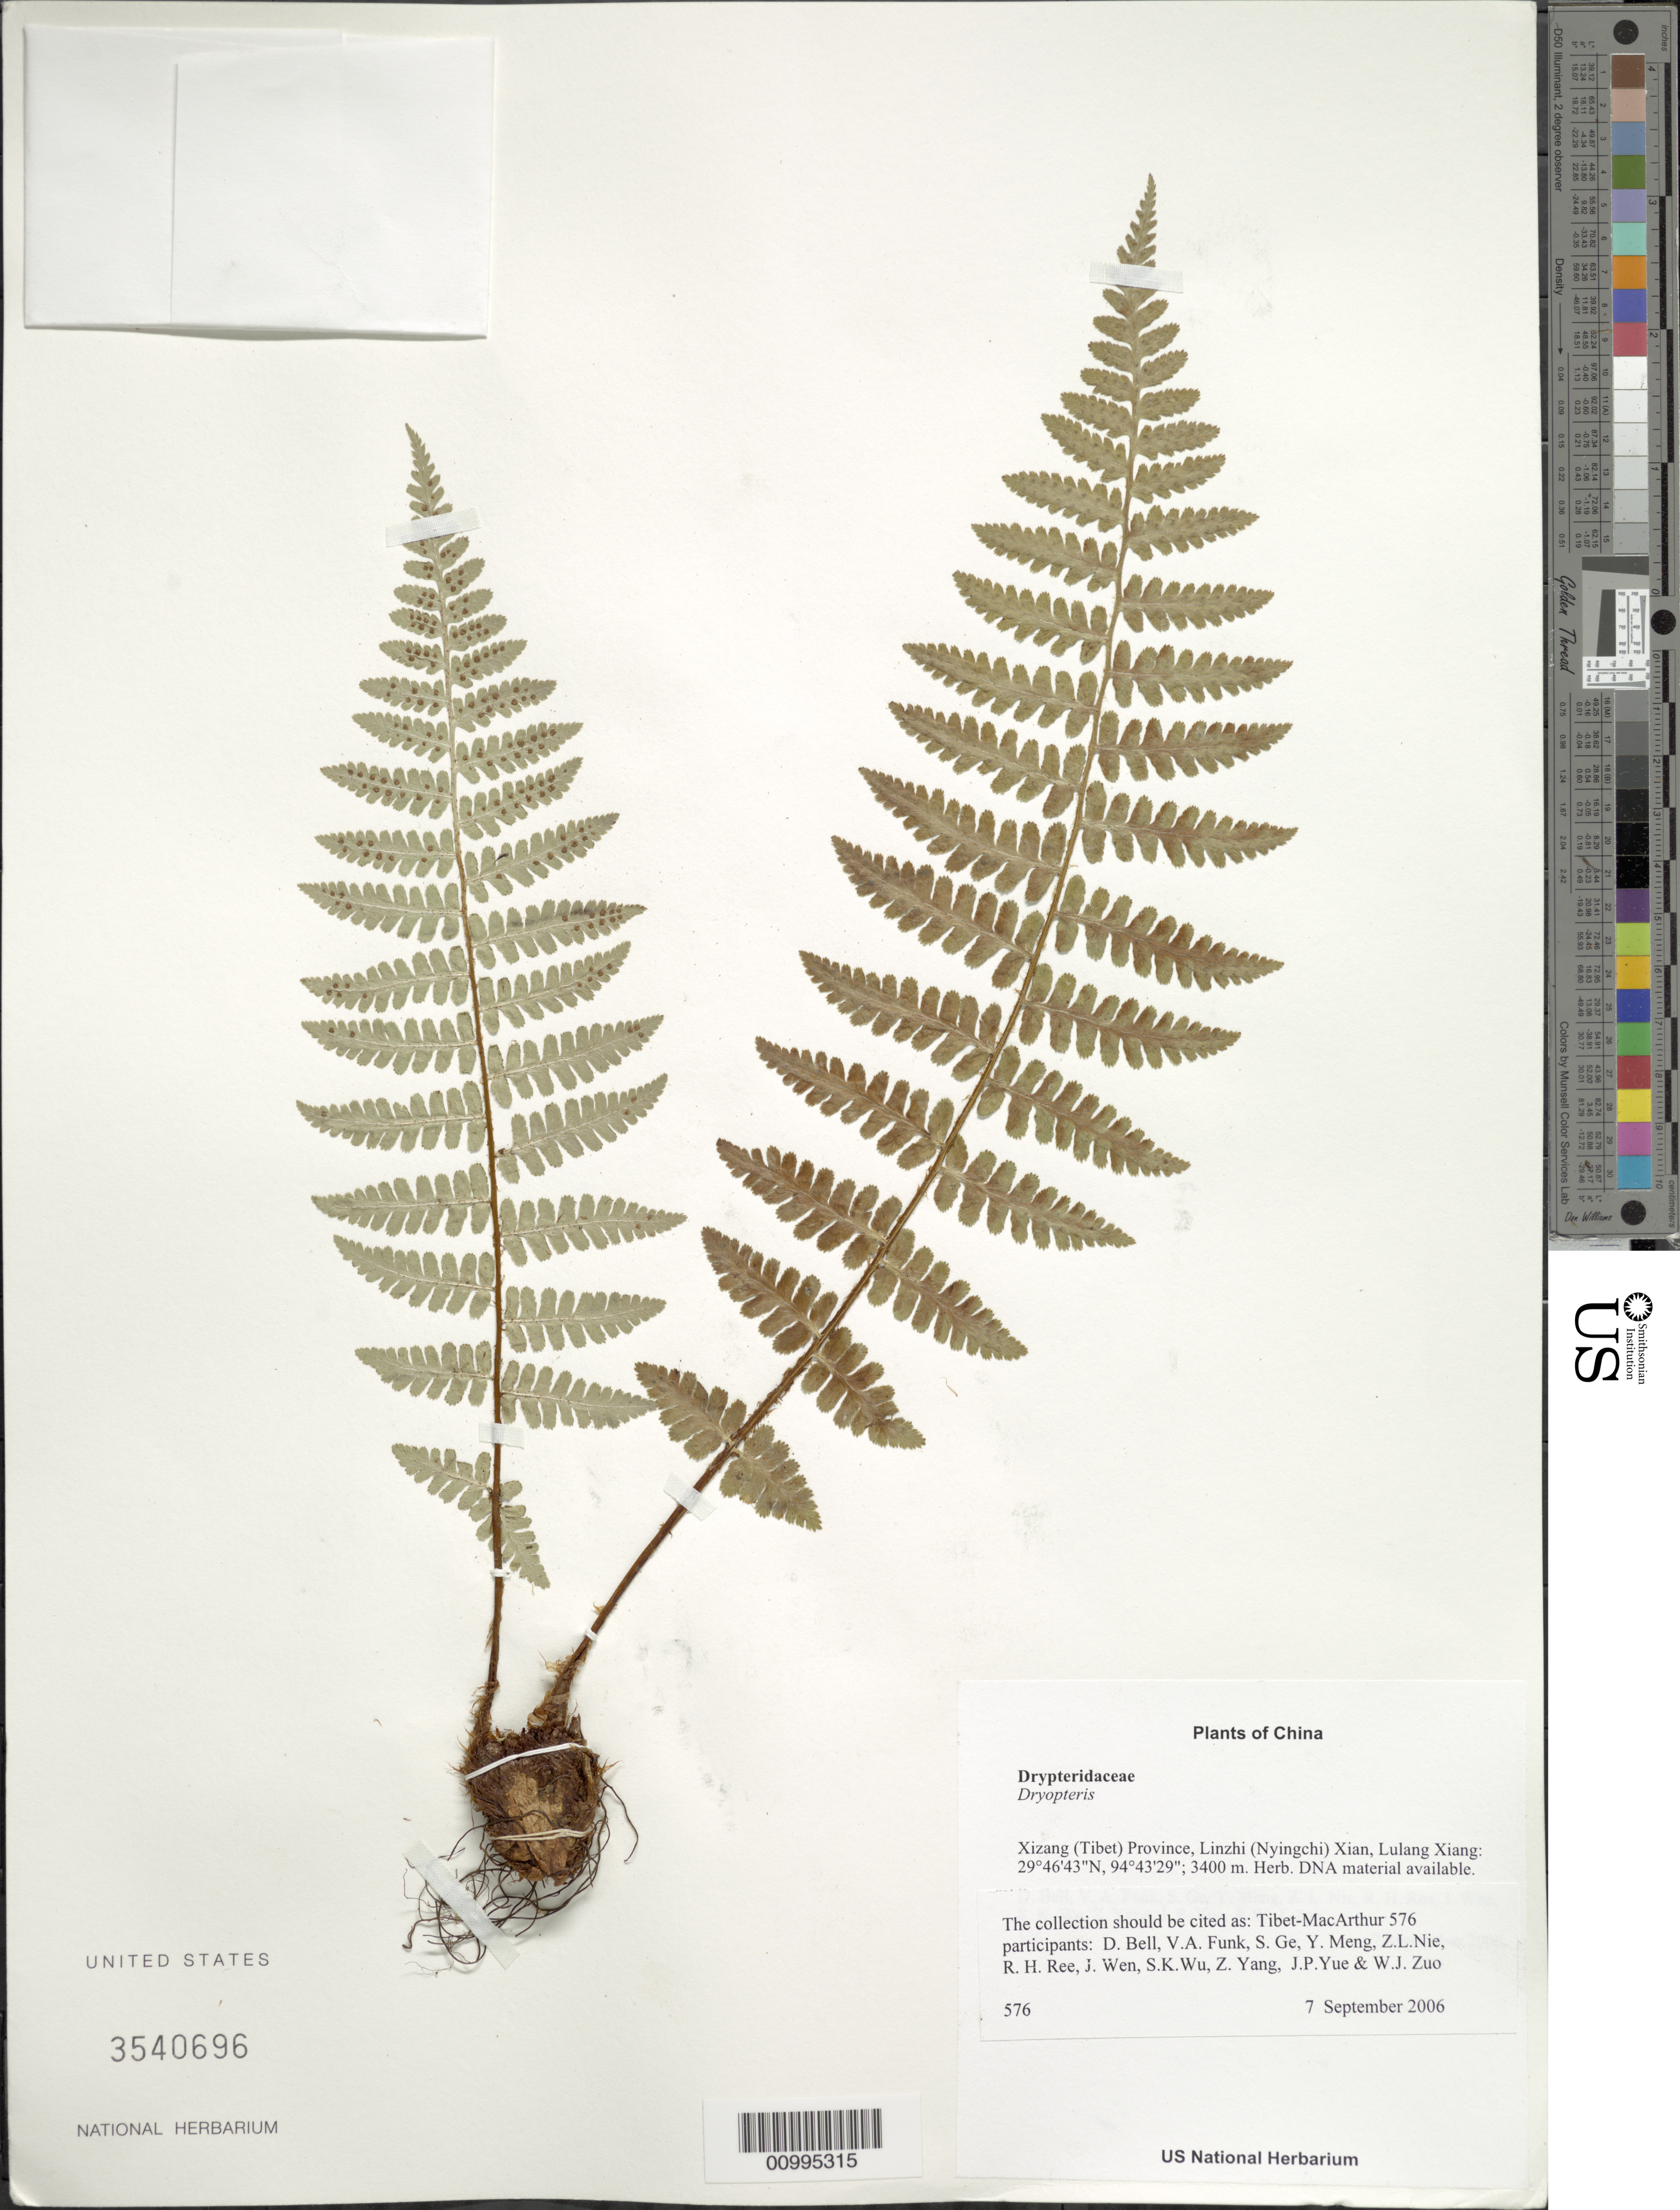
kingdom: Plantae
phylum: Tracheophyta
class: Polypodiopsida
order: Polypodiales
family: Dryopteridaceae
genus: Dryopteris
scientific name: Dryopteris sp.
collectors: Tibet-MacArthur, D. A. Bell, V. Funk, S. Ge, Y. Meng, Z. Nie, R. Ree, J. Wen, S. K. Wu, Z. Yang, J. Yue & W. Zuo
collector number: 576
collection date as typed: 07 Sep 2006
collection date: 2006-09-07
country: China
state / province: Xizang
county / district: Linzhi (Nyingchi) Xian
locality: Lulang Xiang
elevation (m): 3400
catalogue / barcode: US 3540696